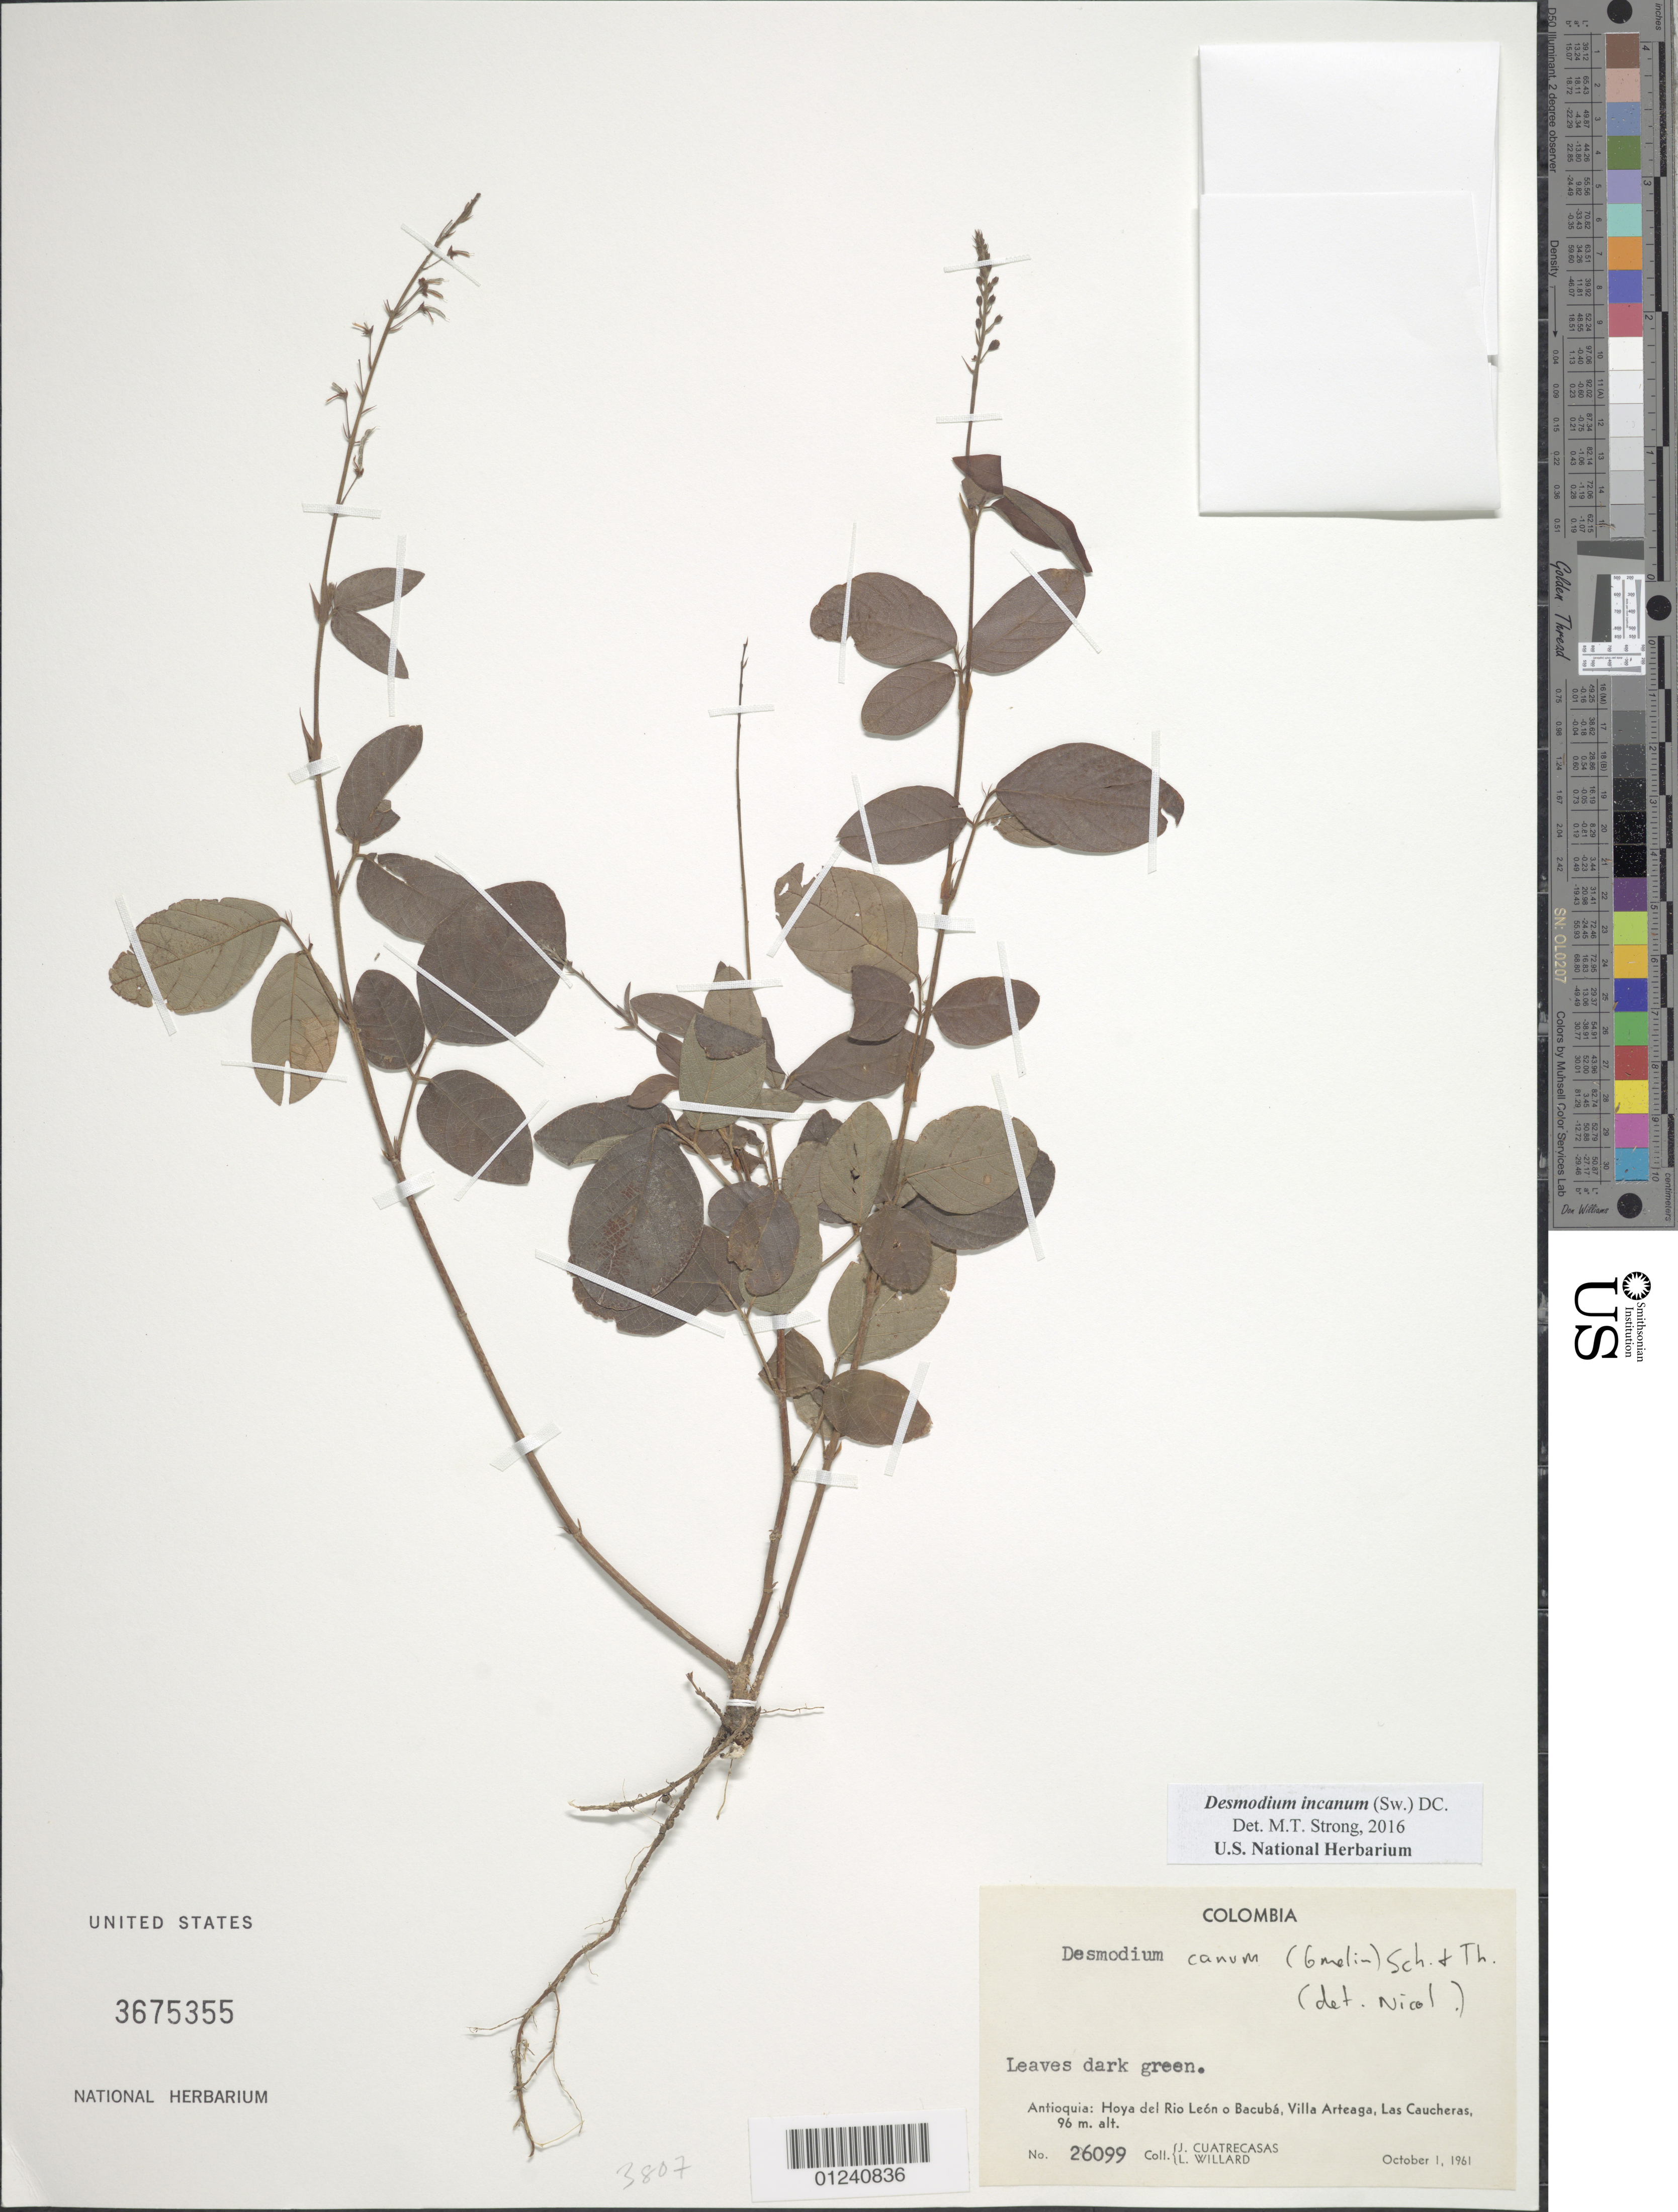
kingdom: Plantae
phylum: Tracheophyta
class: Magnoliopsida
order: Fabales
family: Fabaceae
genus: Desmodium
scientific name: Desmodium incanum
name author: (Sw.) DC.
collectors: J. Cuatrecasas & L. Willard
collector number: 26099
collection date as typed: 1 Oct 1961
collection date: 1961-10-01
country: Colombia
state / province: Antioquia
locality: Hoya del Rio Leon o Bacuba, Villa Arteaga, Las Caucheras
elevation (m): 96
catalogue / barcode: US 3675355